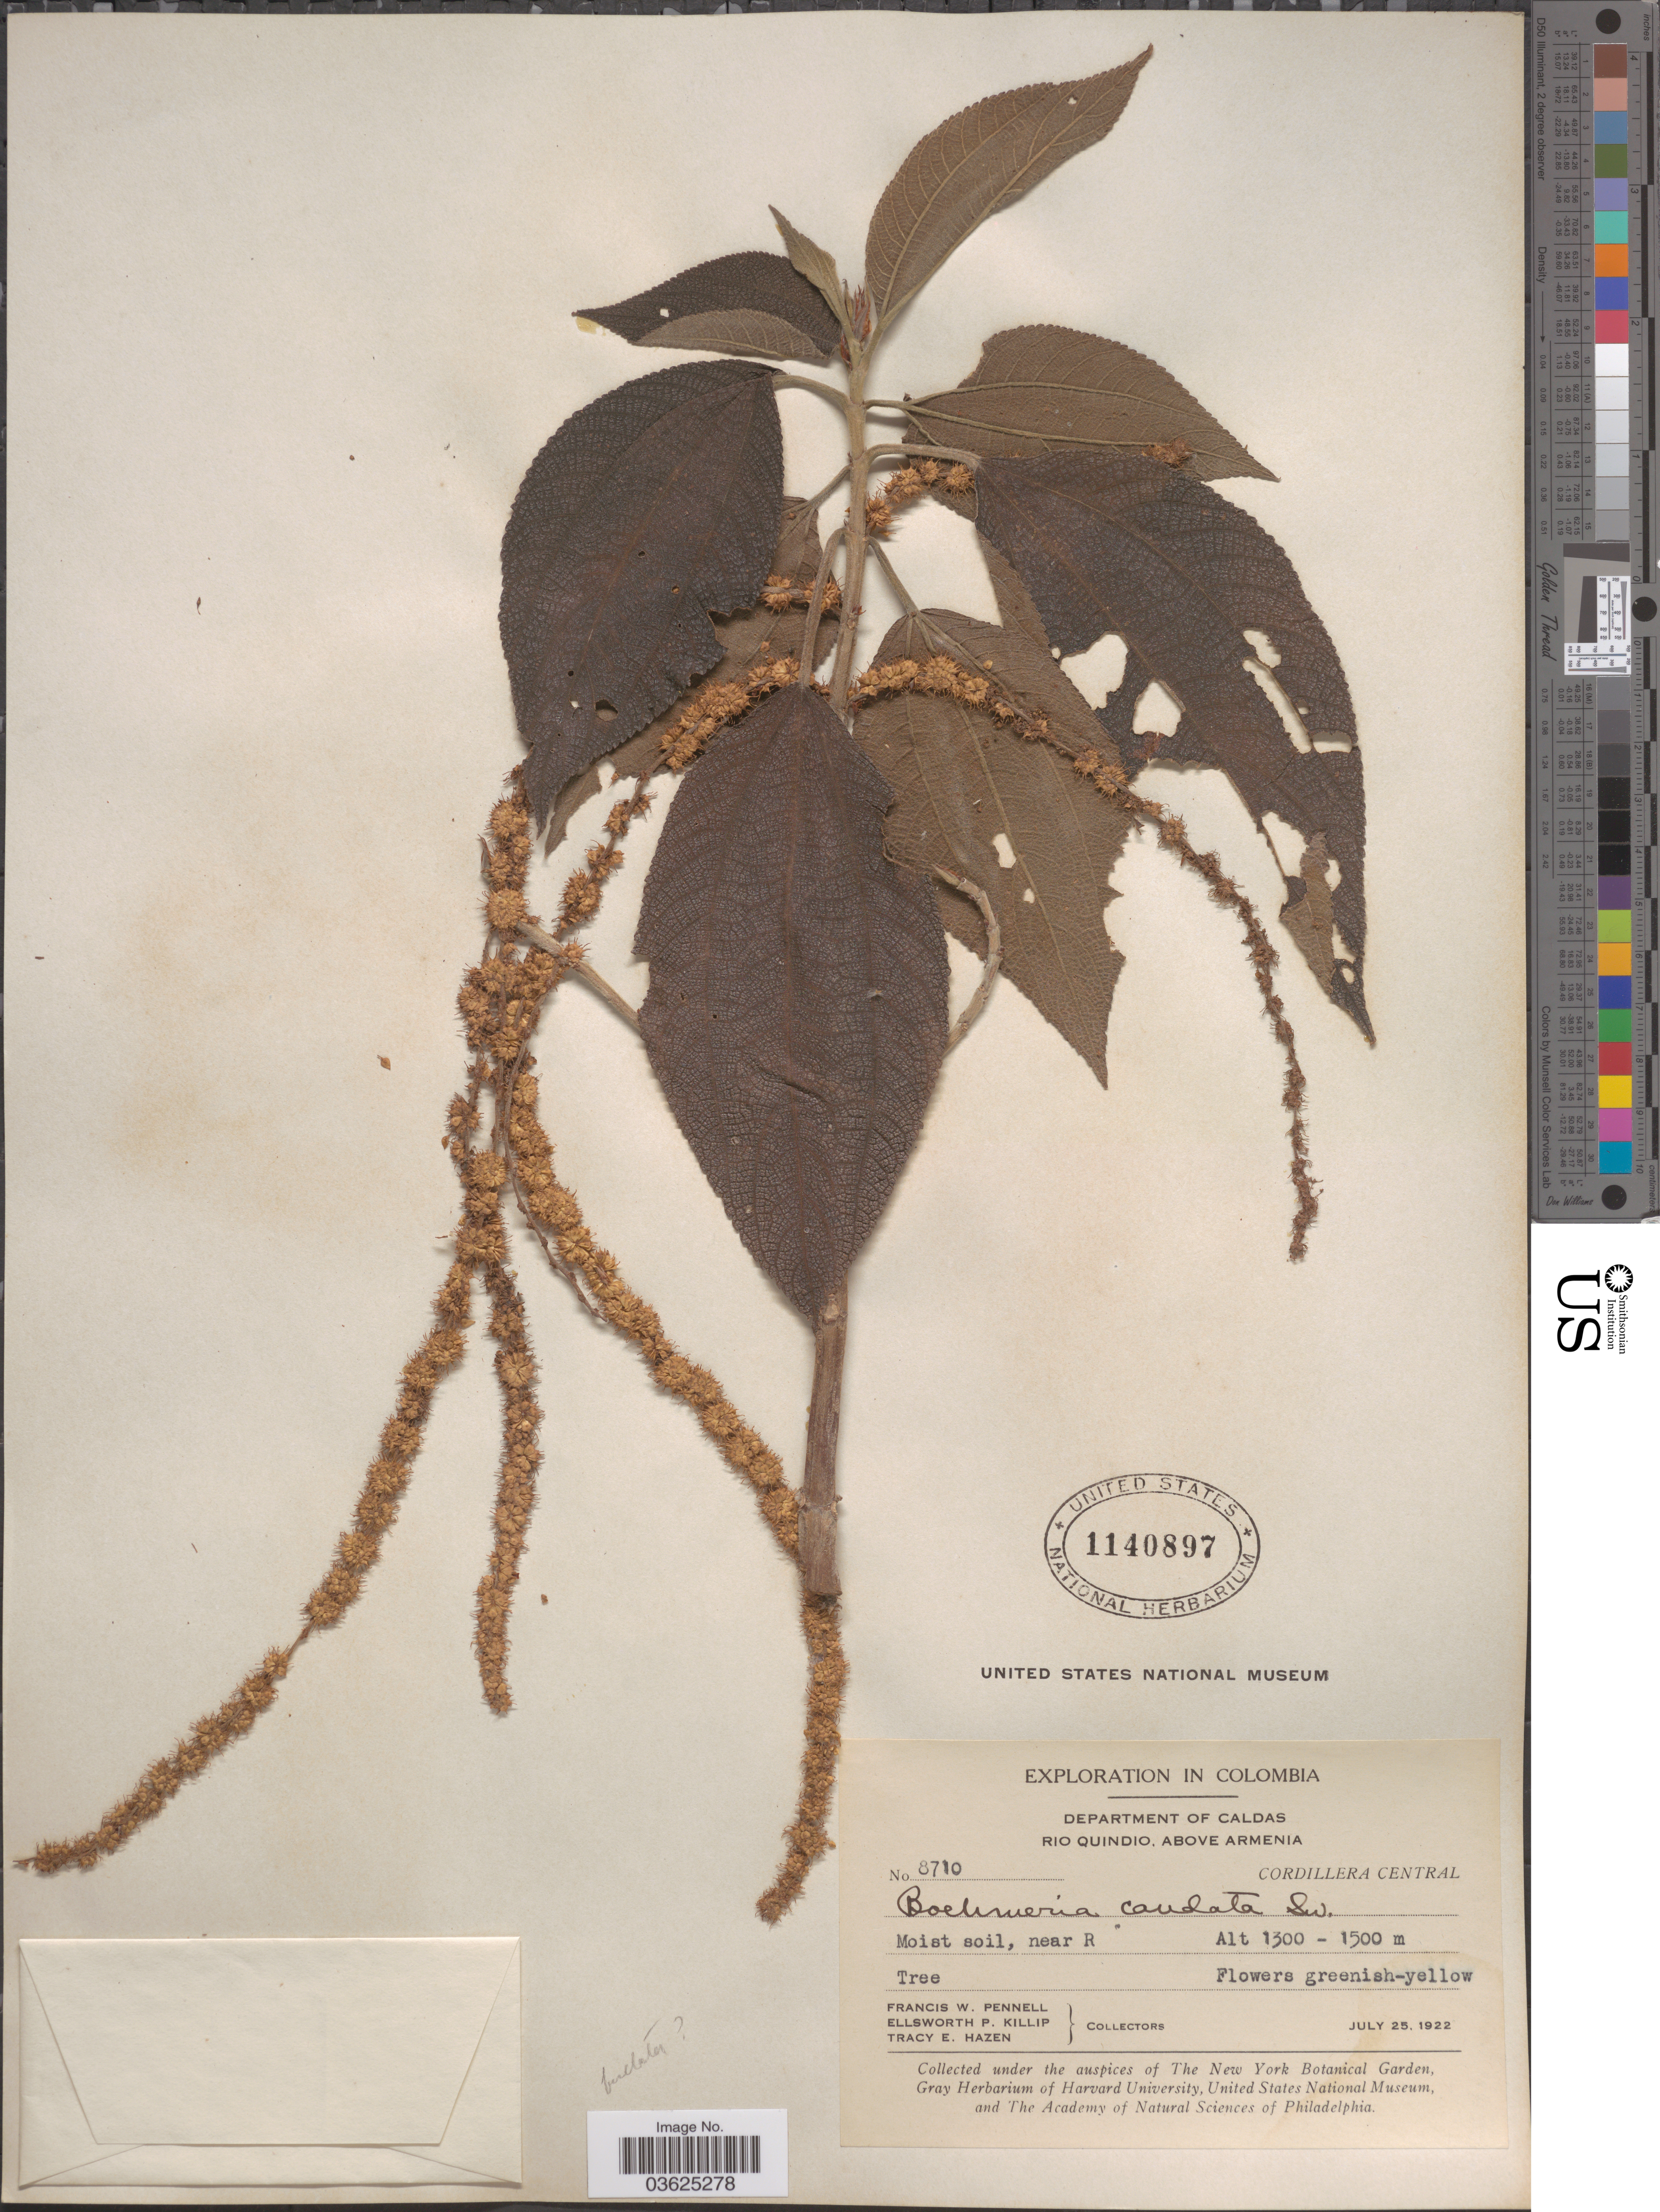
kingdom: Plantae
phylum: Tracheophyta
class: Magnoliopsida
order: Rosales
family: Urticaceae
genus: Boehmeria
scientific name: Boehmeria caudata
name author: Sw.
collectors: F. W. Pennell, E. P. Killip & T. E. Hazen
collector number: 8710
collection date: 1922-07-25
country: Colombia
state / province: Caldas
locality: Department of Caldas. Rio Quindio, above Armenia. Cordillera Central. Near R.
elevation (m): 1300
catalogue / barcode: US 1140897